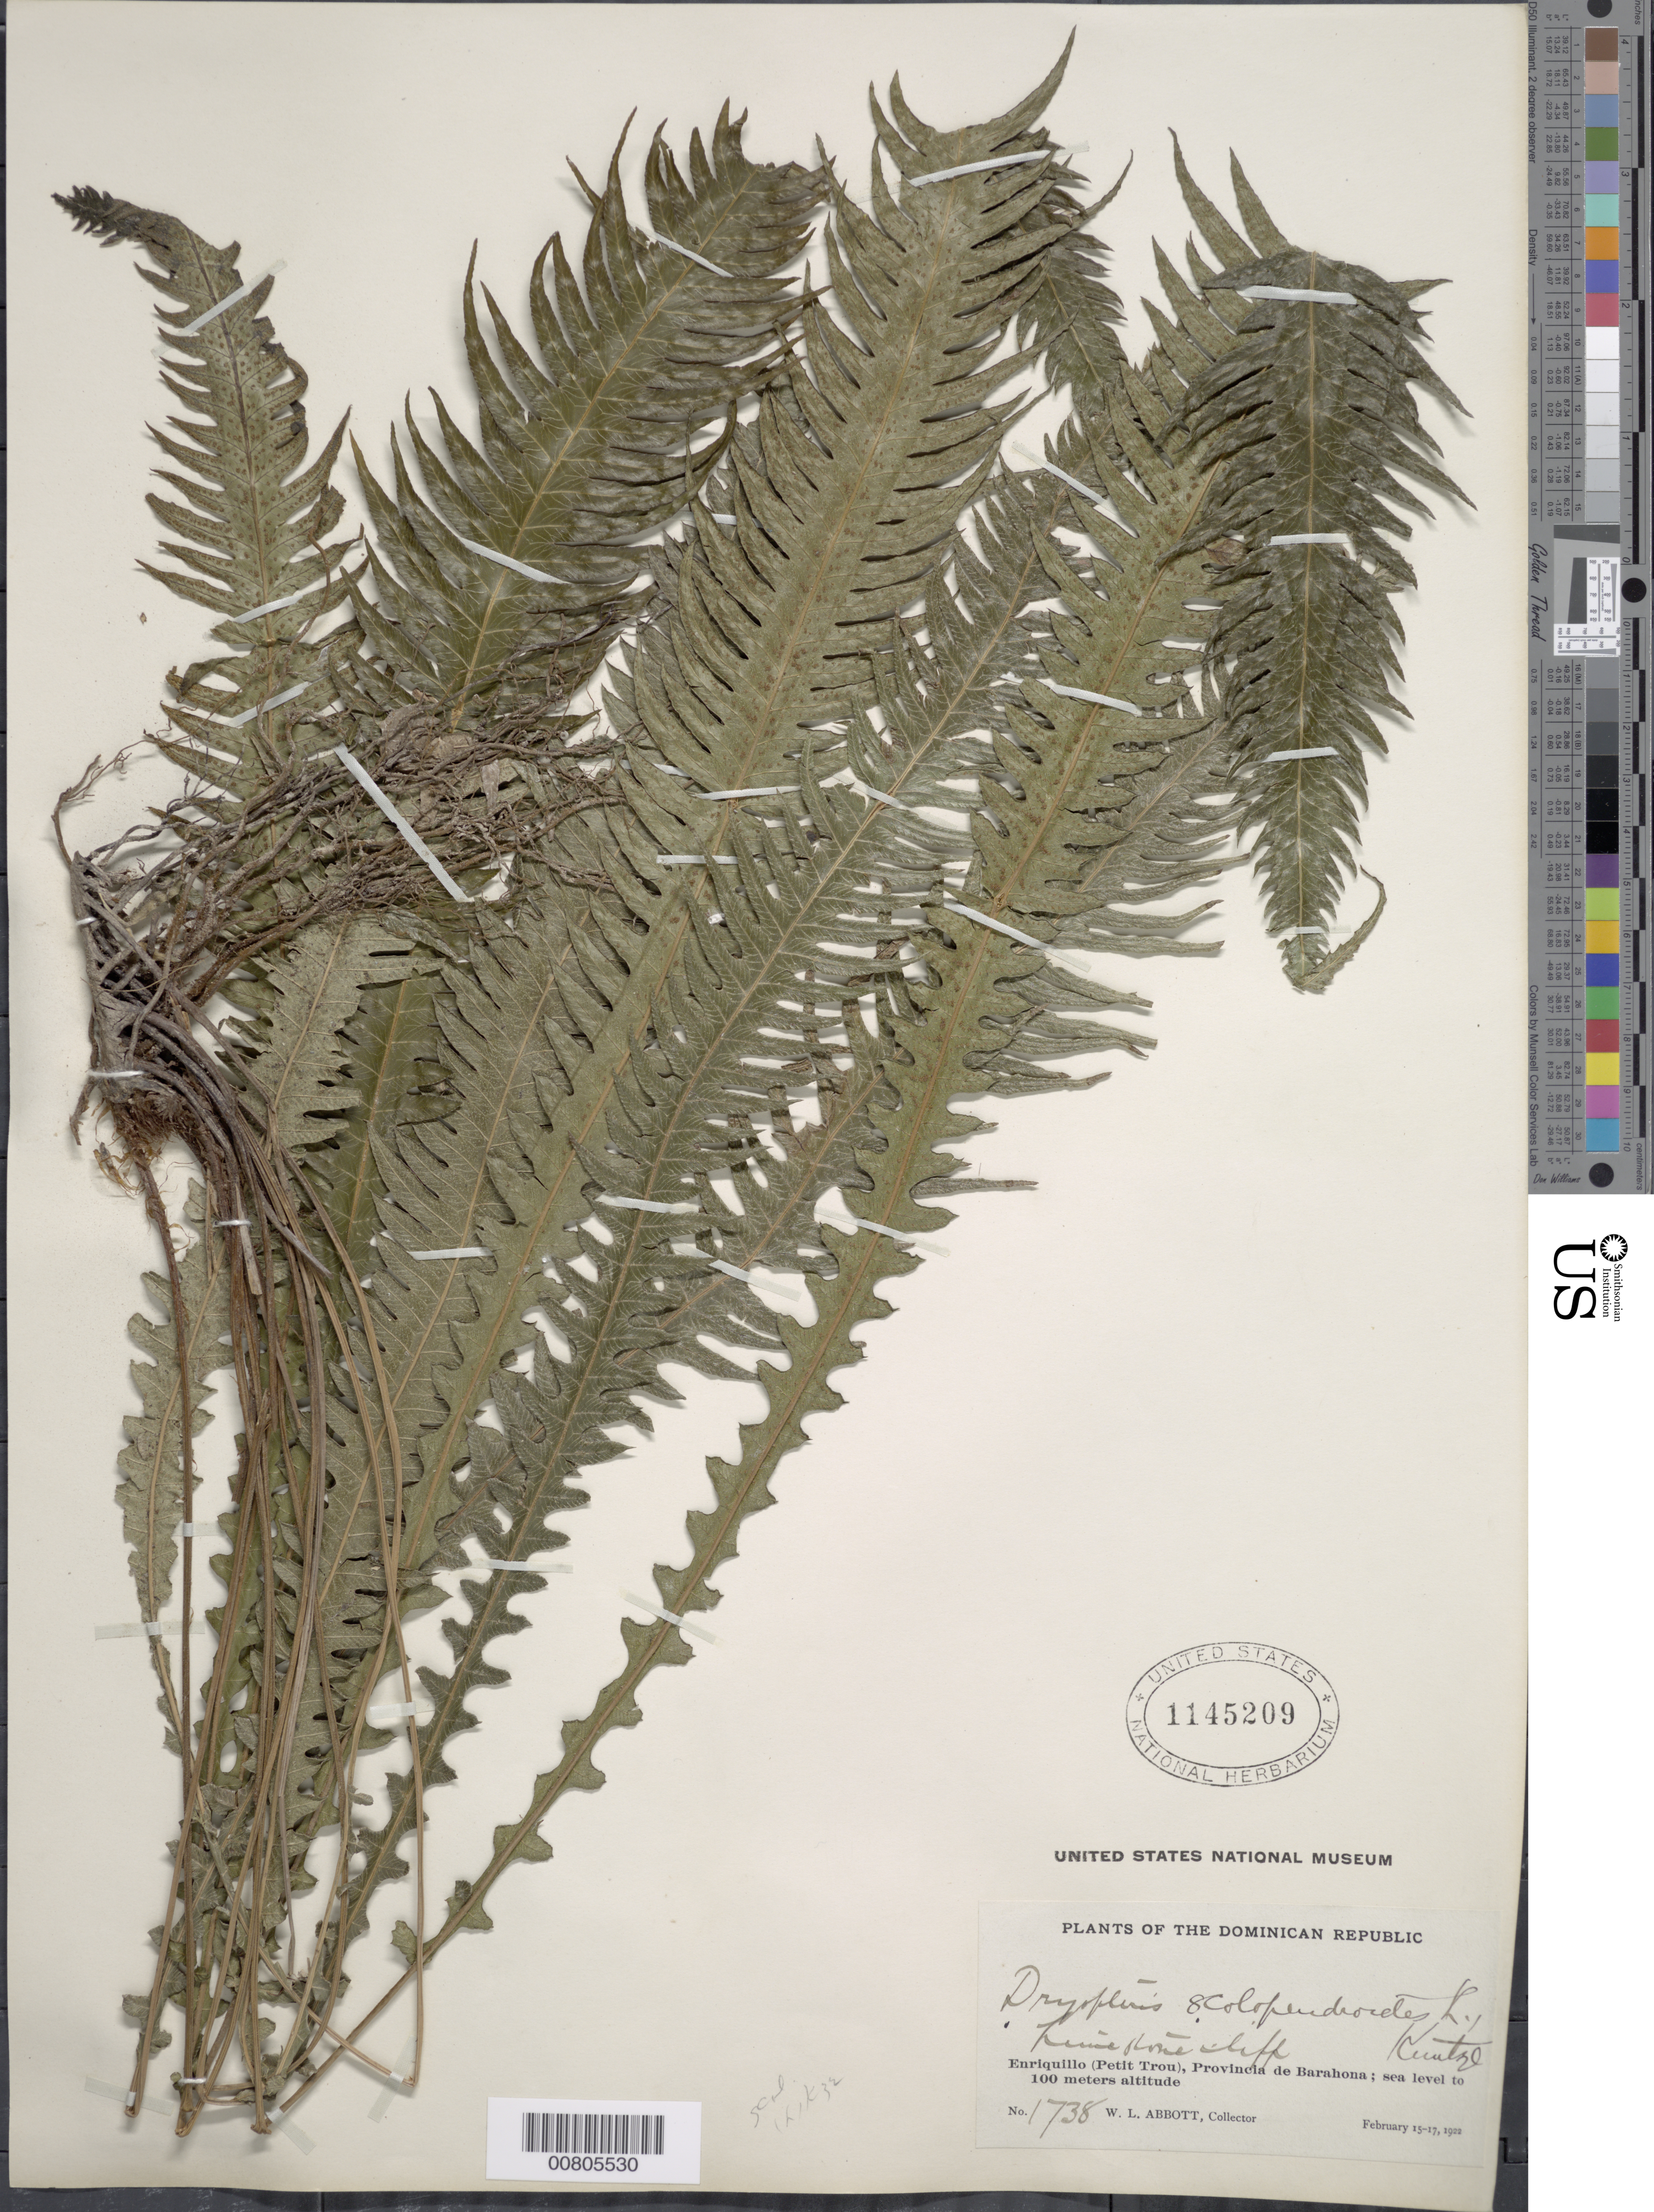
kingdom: Plantae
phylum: Tracheophyta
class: Polypodiopsida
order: Polypodiales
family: Thelypteridaceae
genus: Goniopteris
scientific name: Goniopteris scolopendrioides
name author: (L.) C. Presl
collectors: W. L. Abbott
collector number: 1738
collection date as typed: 15 Feb 1922 to 17 Feb 1922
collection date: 1922-02-15/1922-02-17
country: Dominican Republic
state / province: Baoruco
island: Hispaniola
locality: enriquillo (Petit Trou)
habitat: Limestone cliff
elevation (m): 0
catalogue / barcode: US 1145209